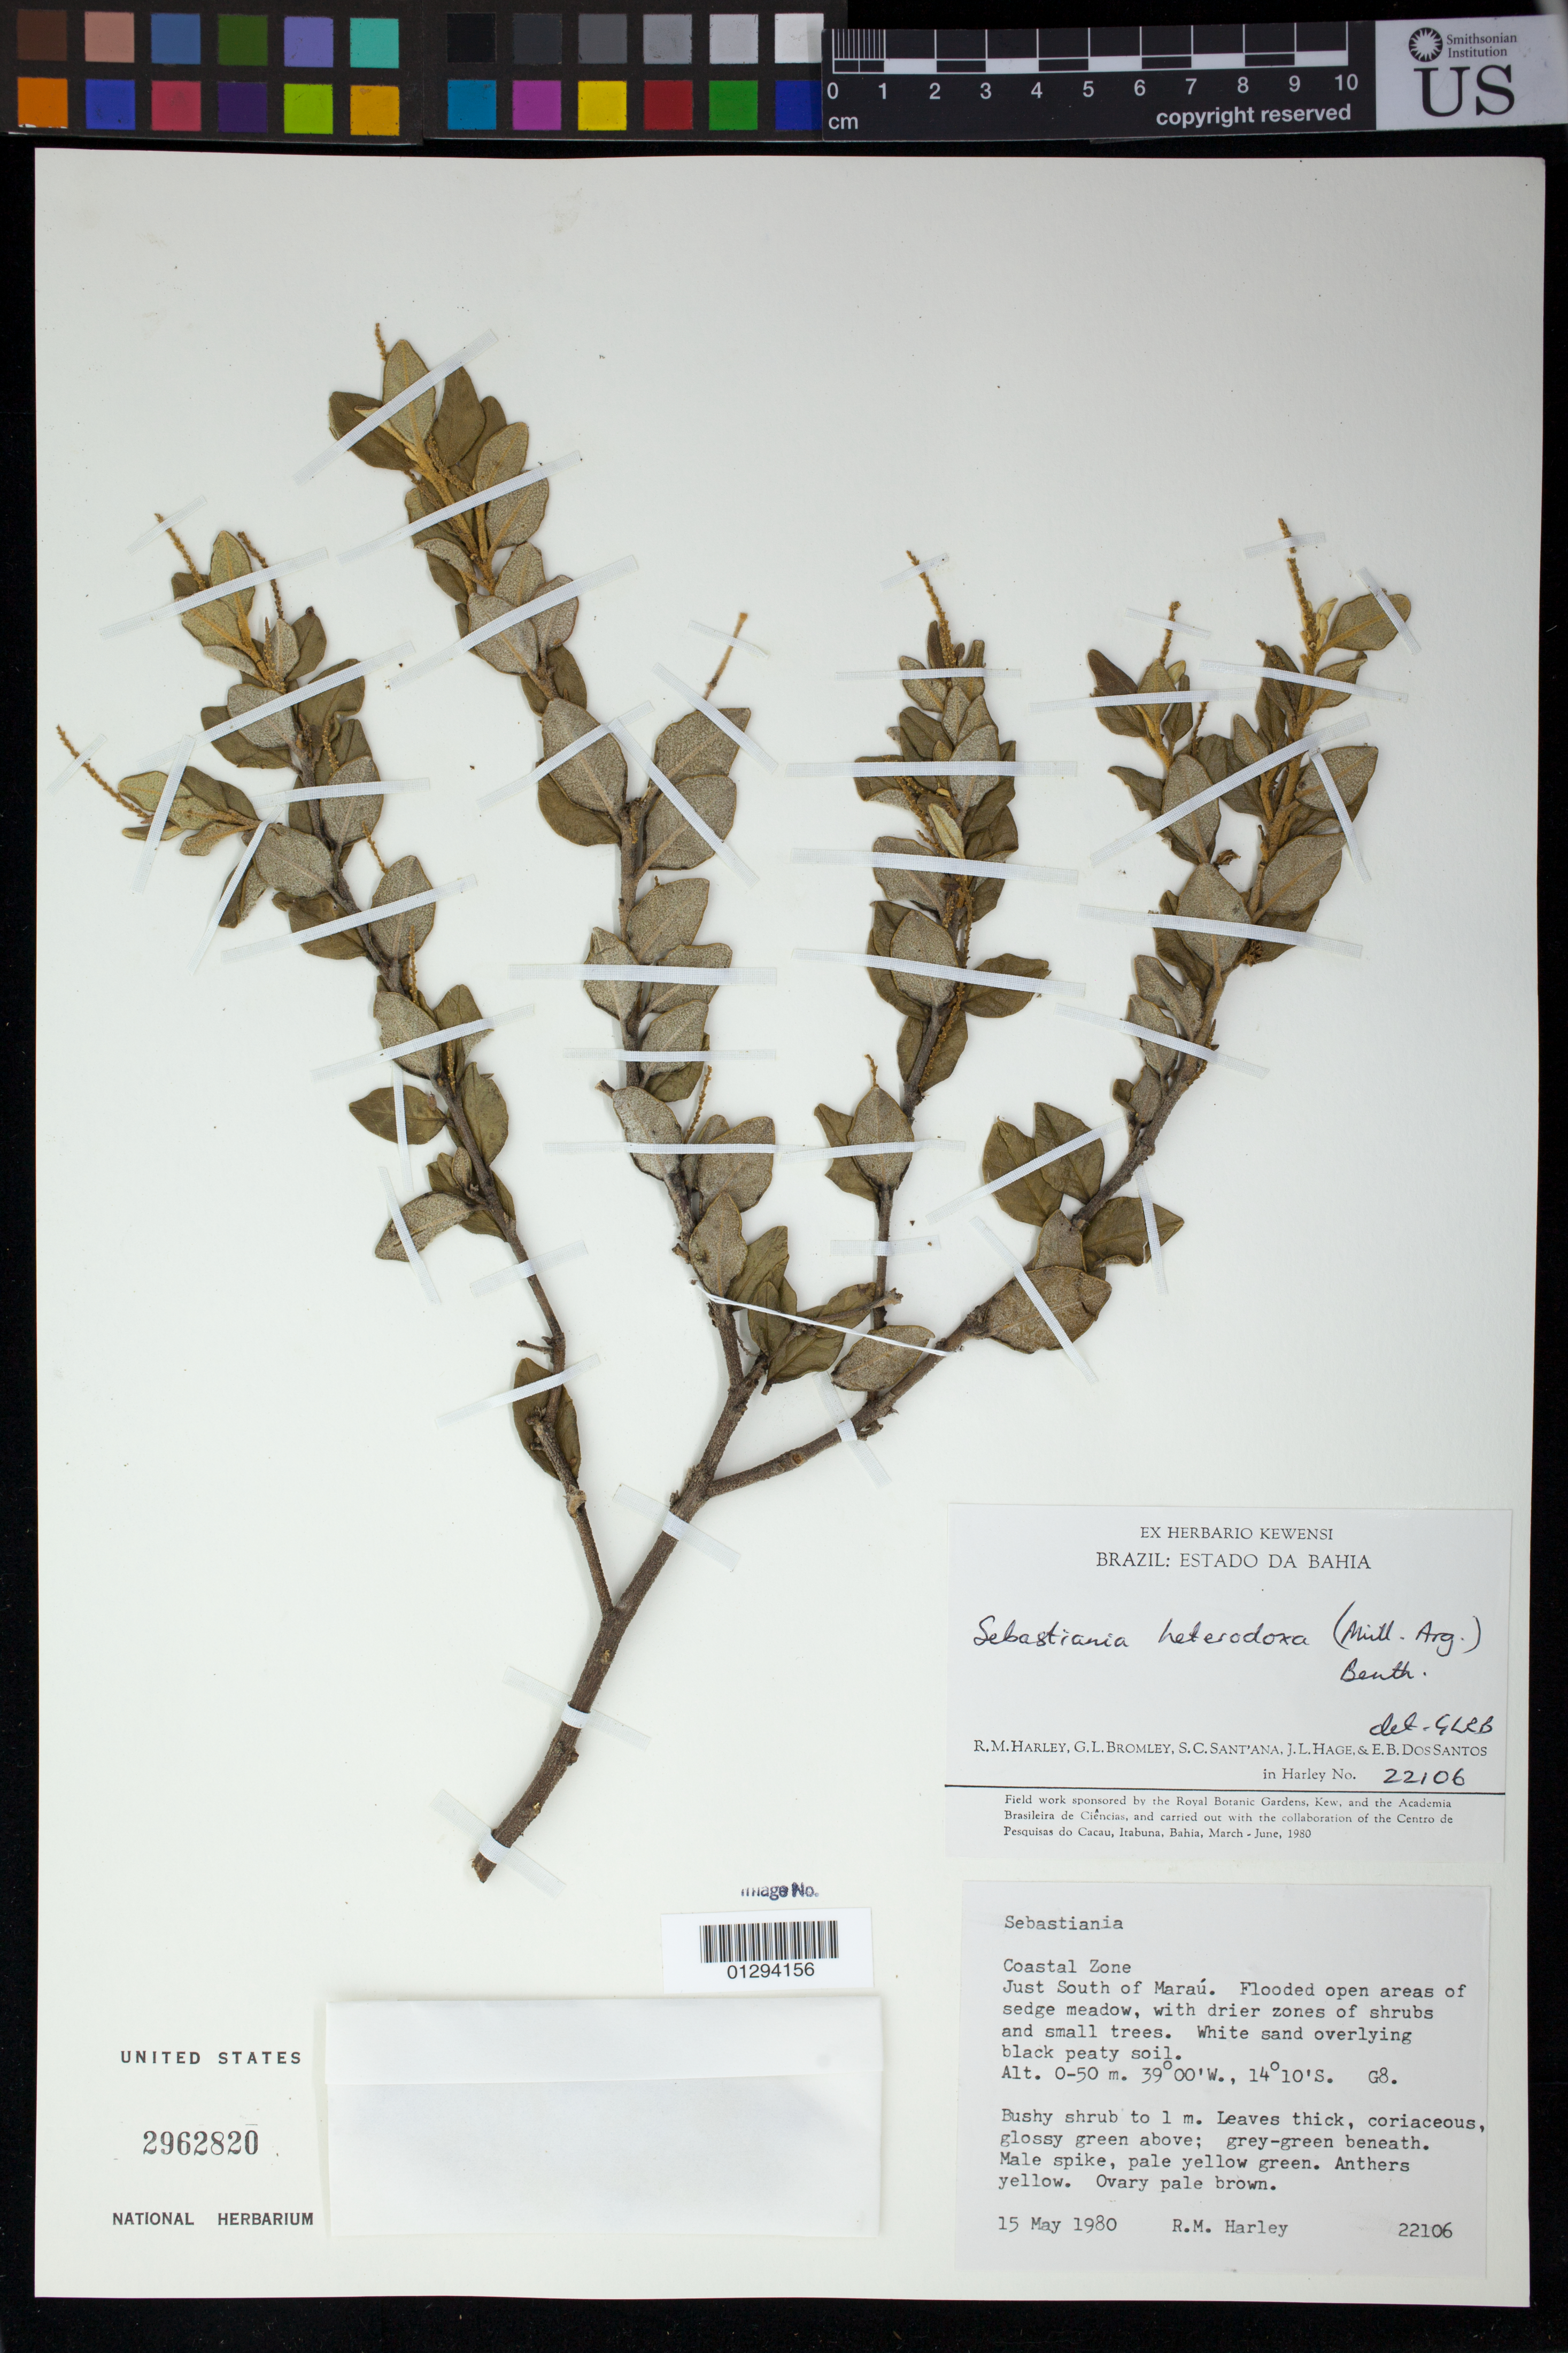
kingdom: Plantae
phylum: Tracheophyta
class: Magnoliopsida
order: Malpighiales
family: Euphorbiaceae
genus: Sebastiania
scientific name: Sebastiania heterodoxa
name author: (Müll. Arg.) Benth.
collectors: R. M. Harley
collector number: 22106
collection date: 1980-05-15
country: Brazil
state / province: Bahia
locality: Coastal Zone,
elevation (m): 0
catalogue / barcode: US 2962820